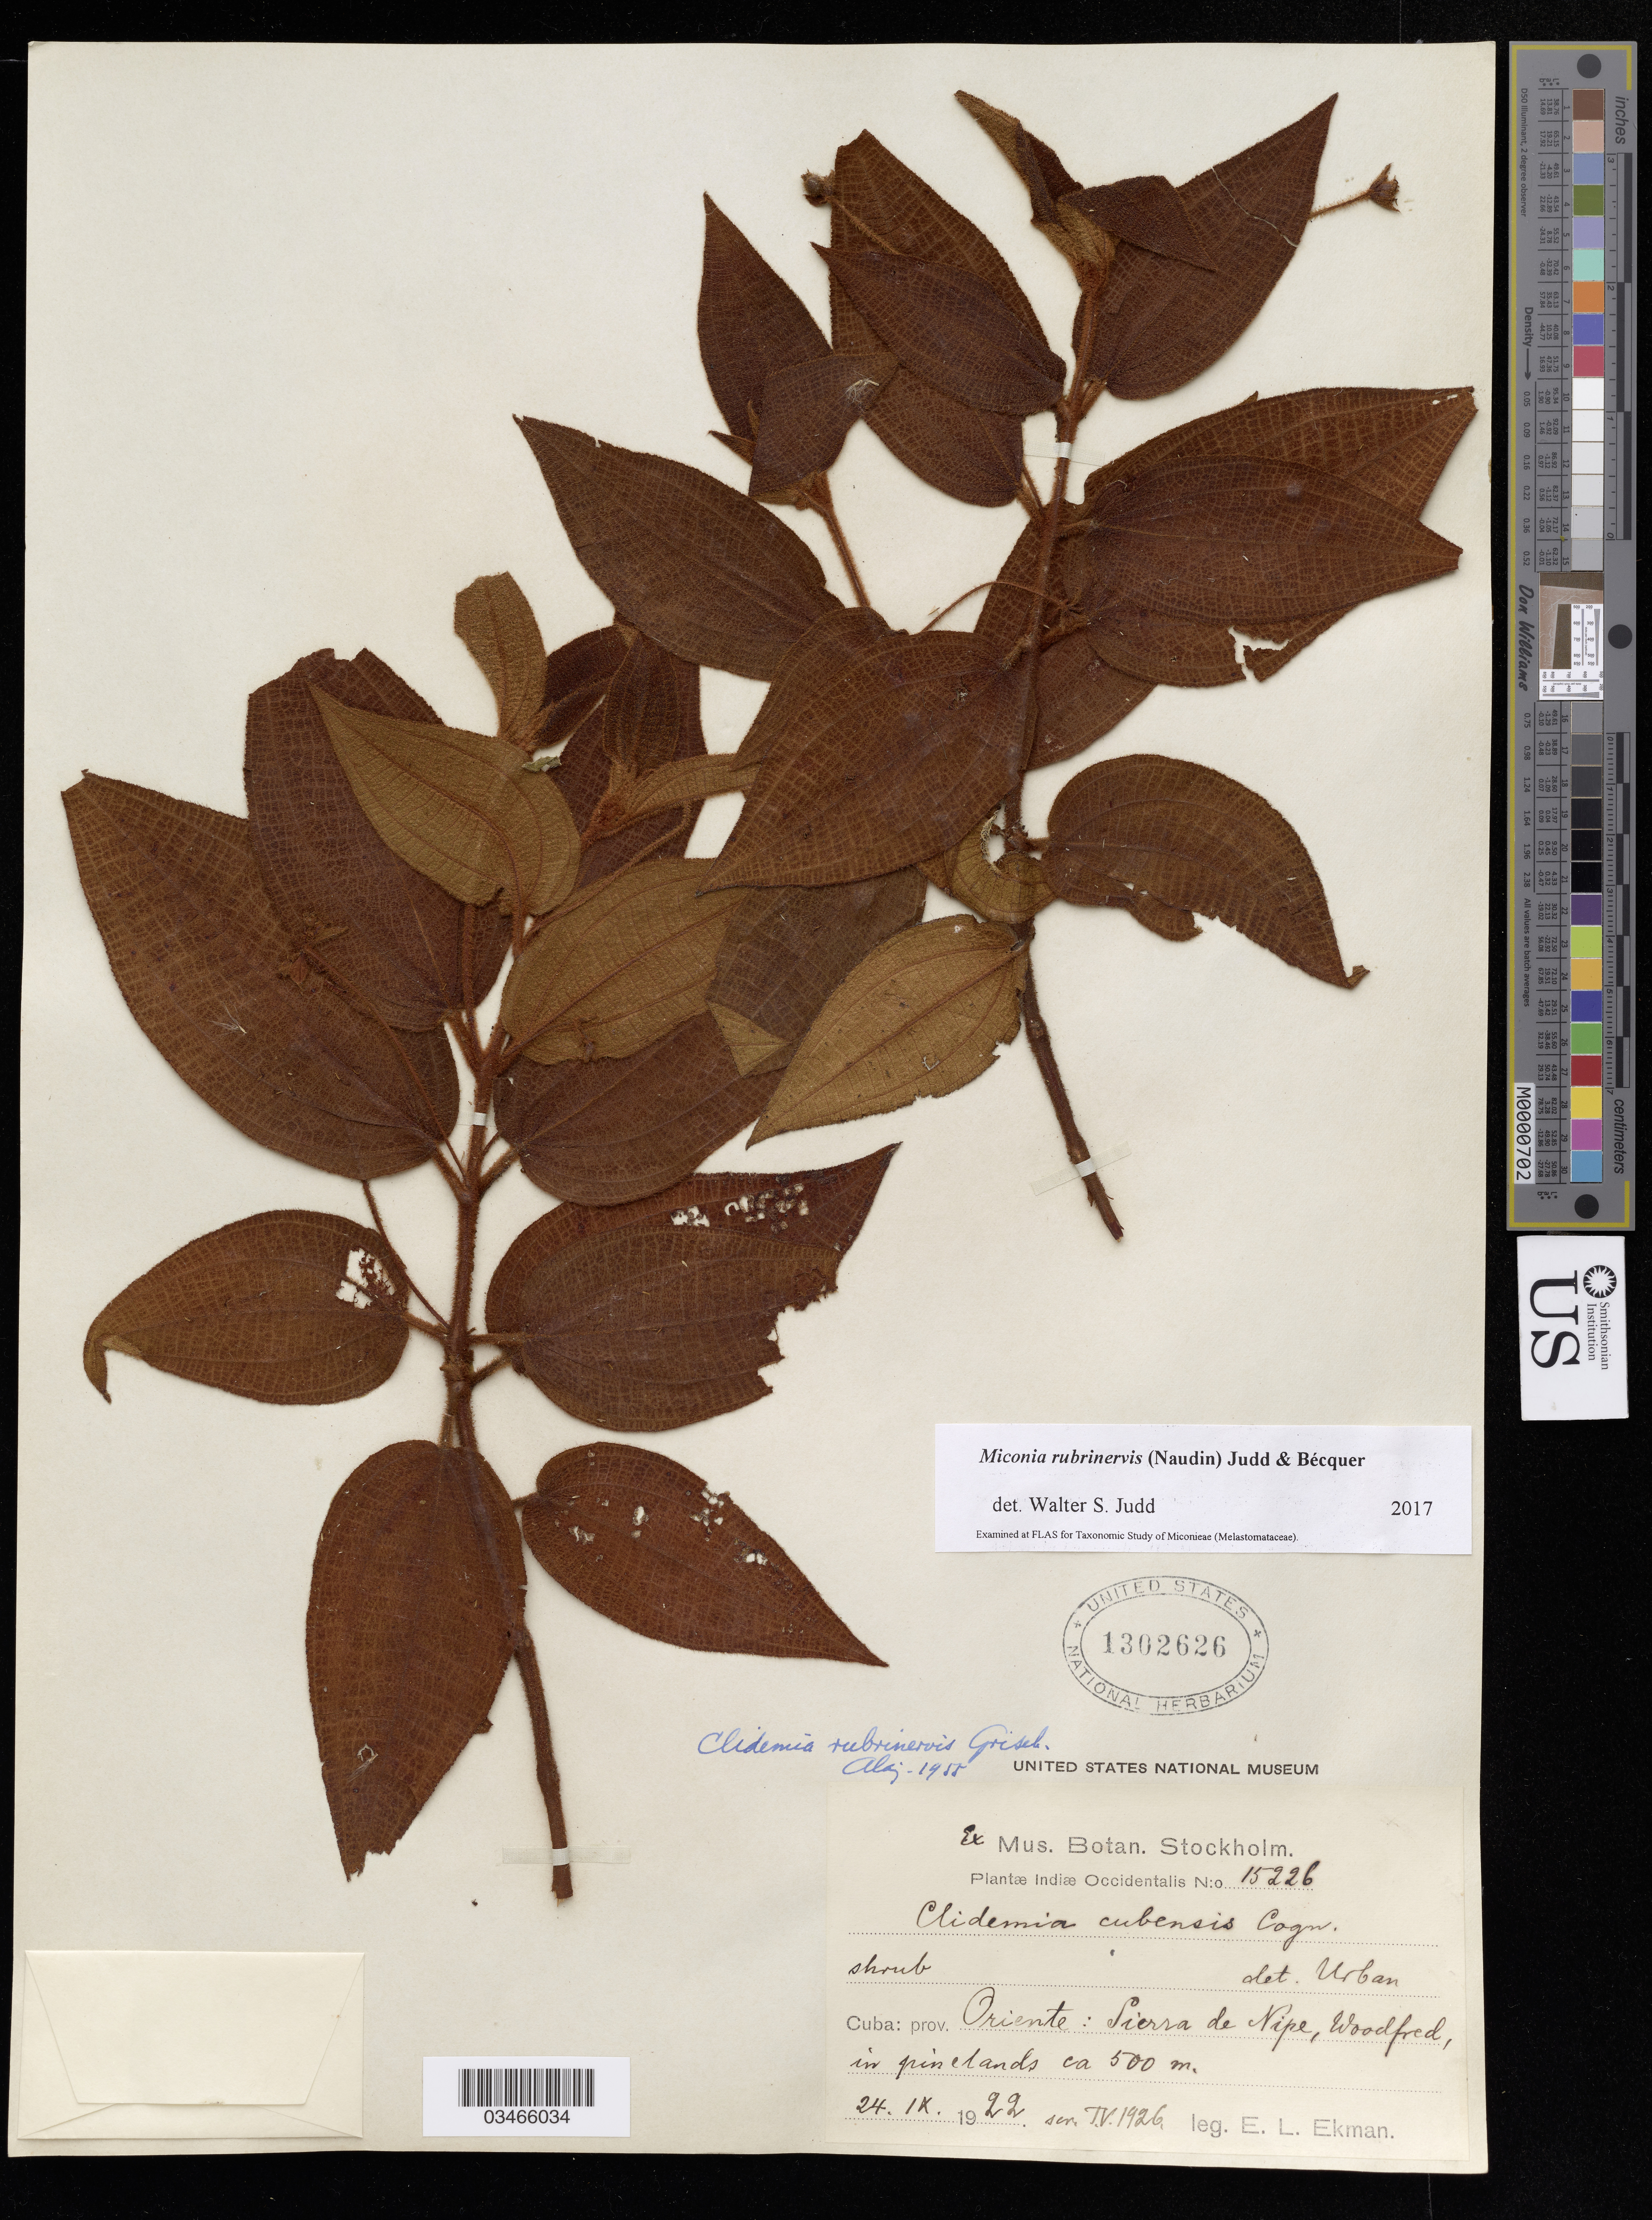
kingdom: Plantae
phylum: Tracheophyta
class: Magnoliopsida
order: Myrtales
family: Melastomataceae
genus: Miconia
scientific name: Miconia rubrinervis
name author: (Naudin) Judd & Bécquer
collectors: E. L. Ekman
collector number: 15226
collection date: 1922-09-24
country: Cuba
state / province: Oriente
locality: Sierra de Nipe, Woodfred in pinelands.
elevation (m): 500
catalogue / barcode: US 1302626